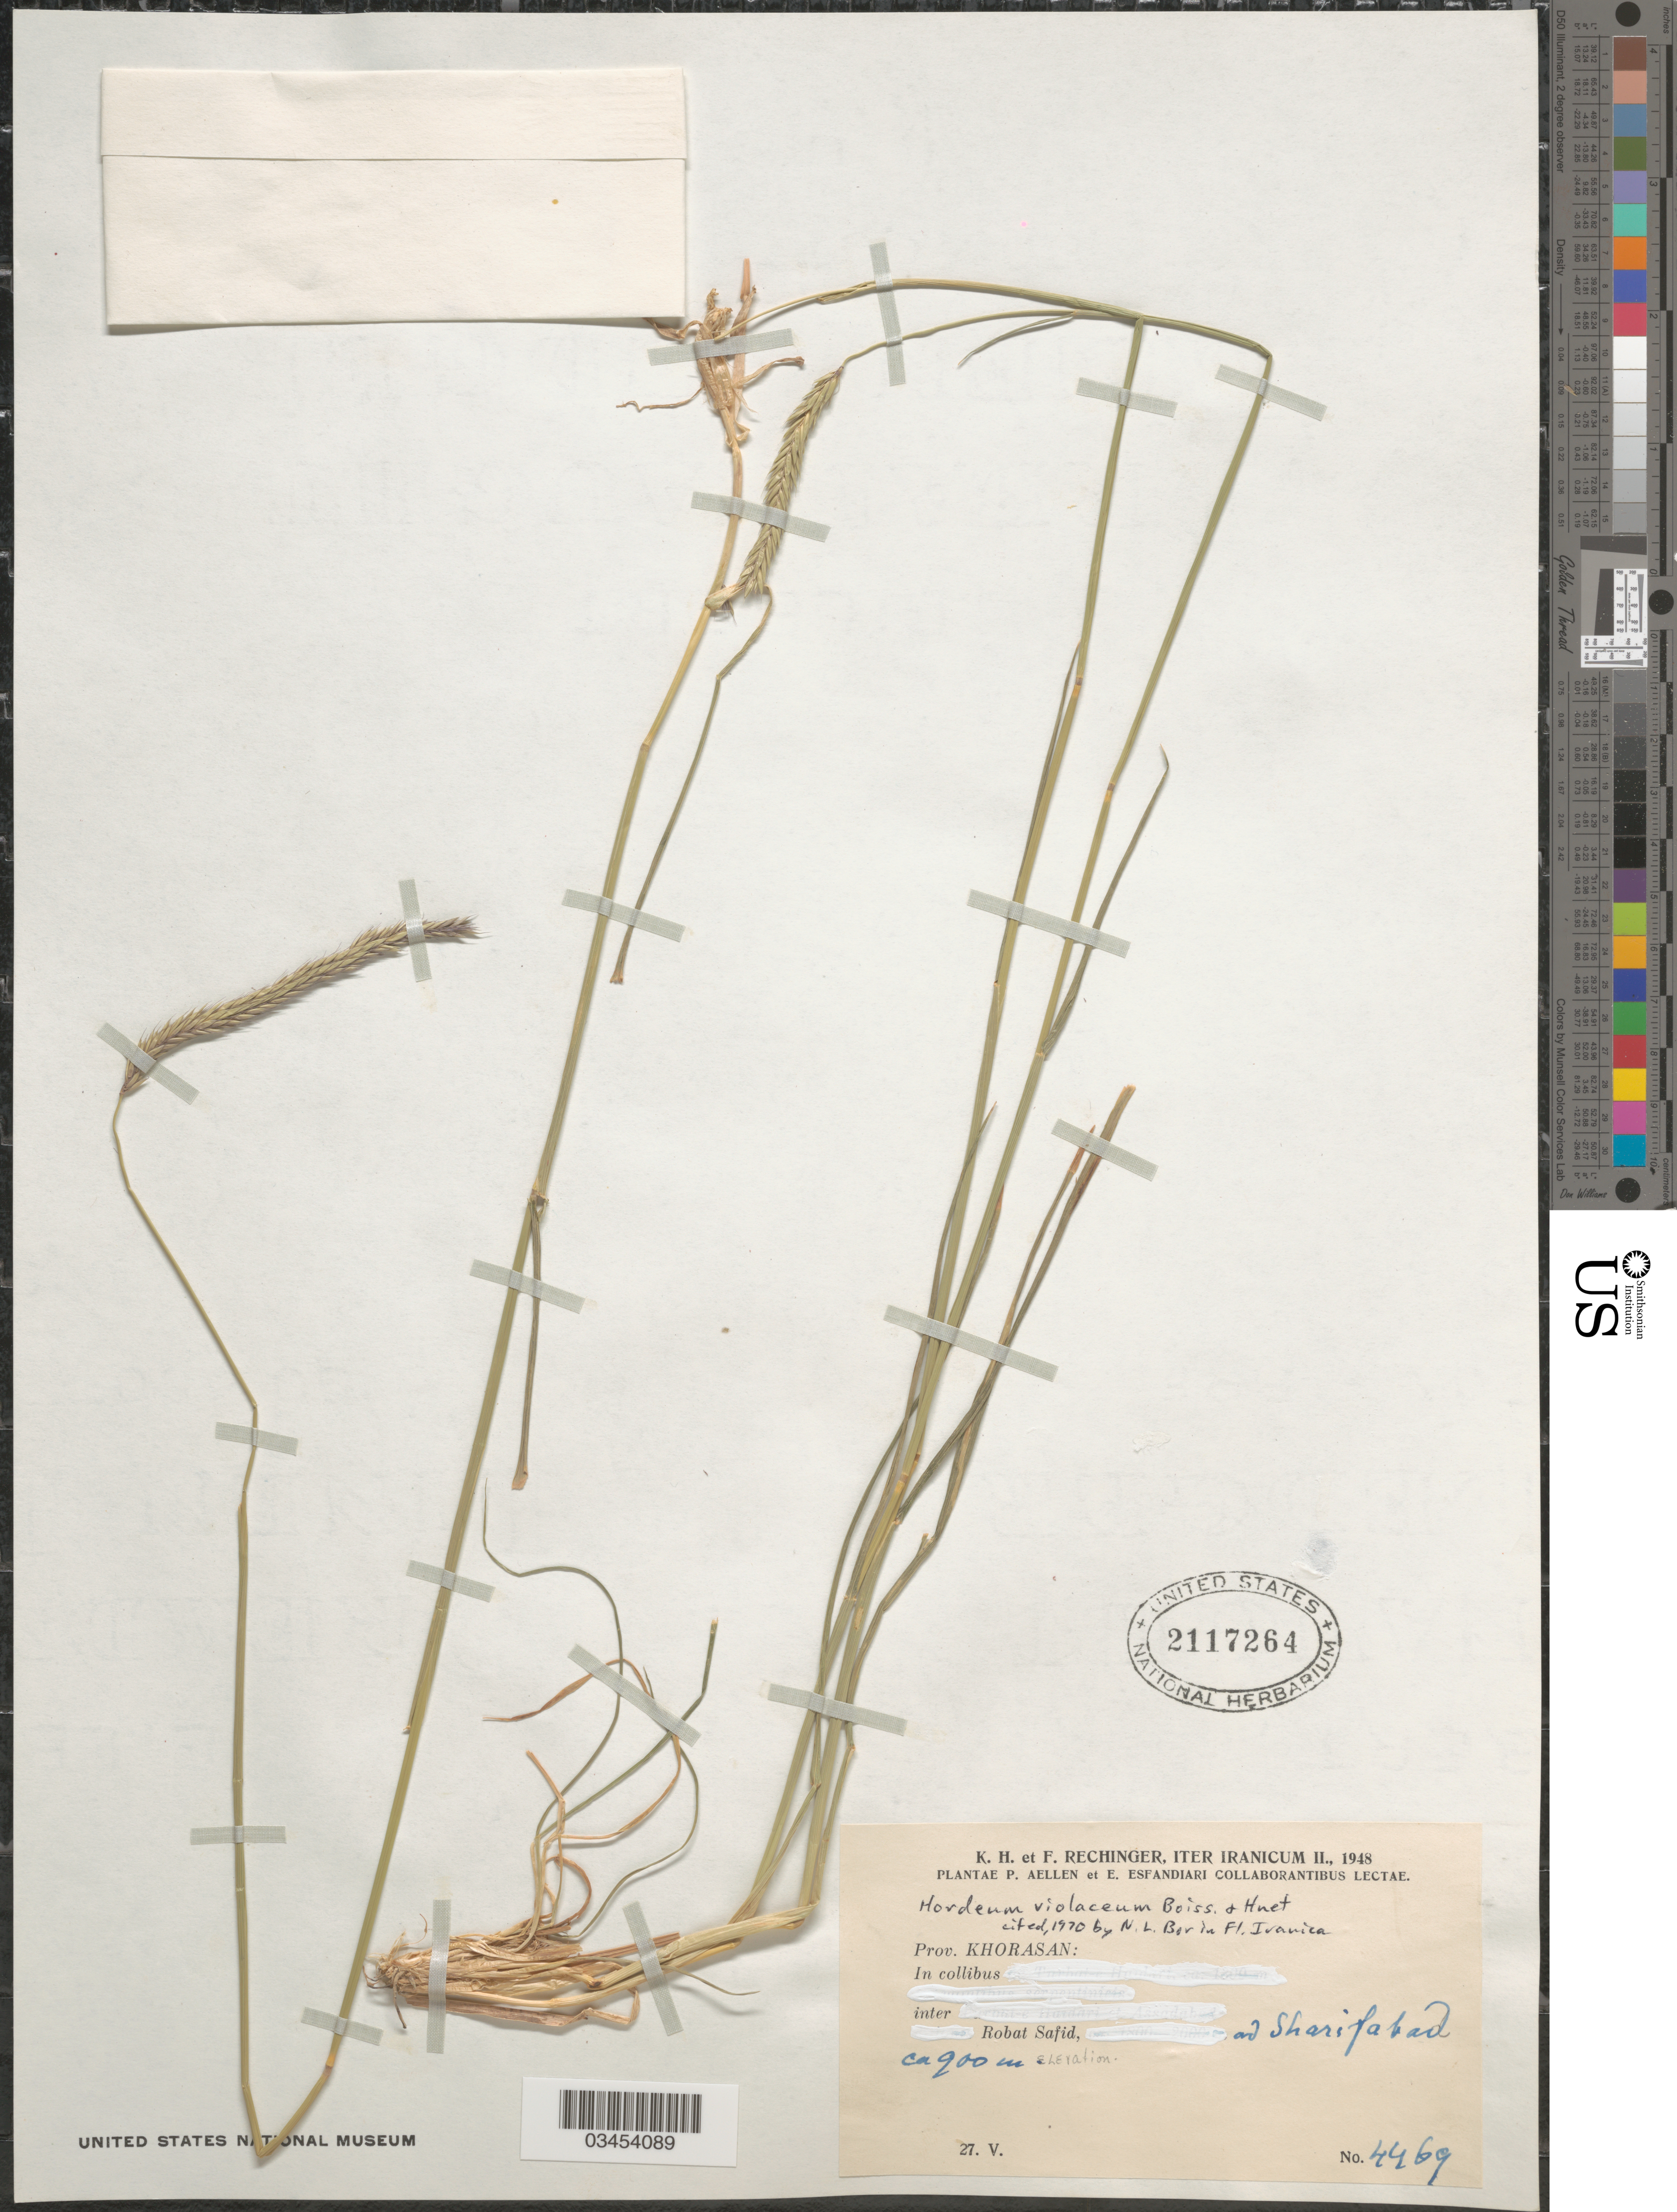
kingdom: Plantae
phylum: Tracheophyta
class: Liliopsida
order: Poales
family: Poaceae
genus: Hordeum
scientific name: Hordeum brevisubulatum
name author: (Trin.) Link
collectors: K. H. Rechinger & F. Rechinger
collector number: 4469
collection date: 1948-05-27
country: Iran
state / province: Khorasan [obsolete]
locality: Iter Iranicum II., 1948. In collibus inter Robat Safid, ad Sharifabad.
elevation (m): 900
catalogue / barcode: US 2117264